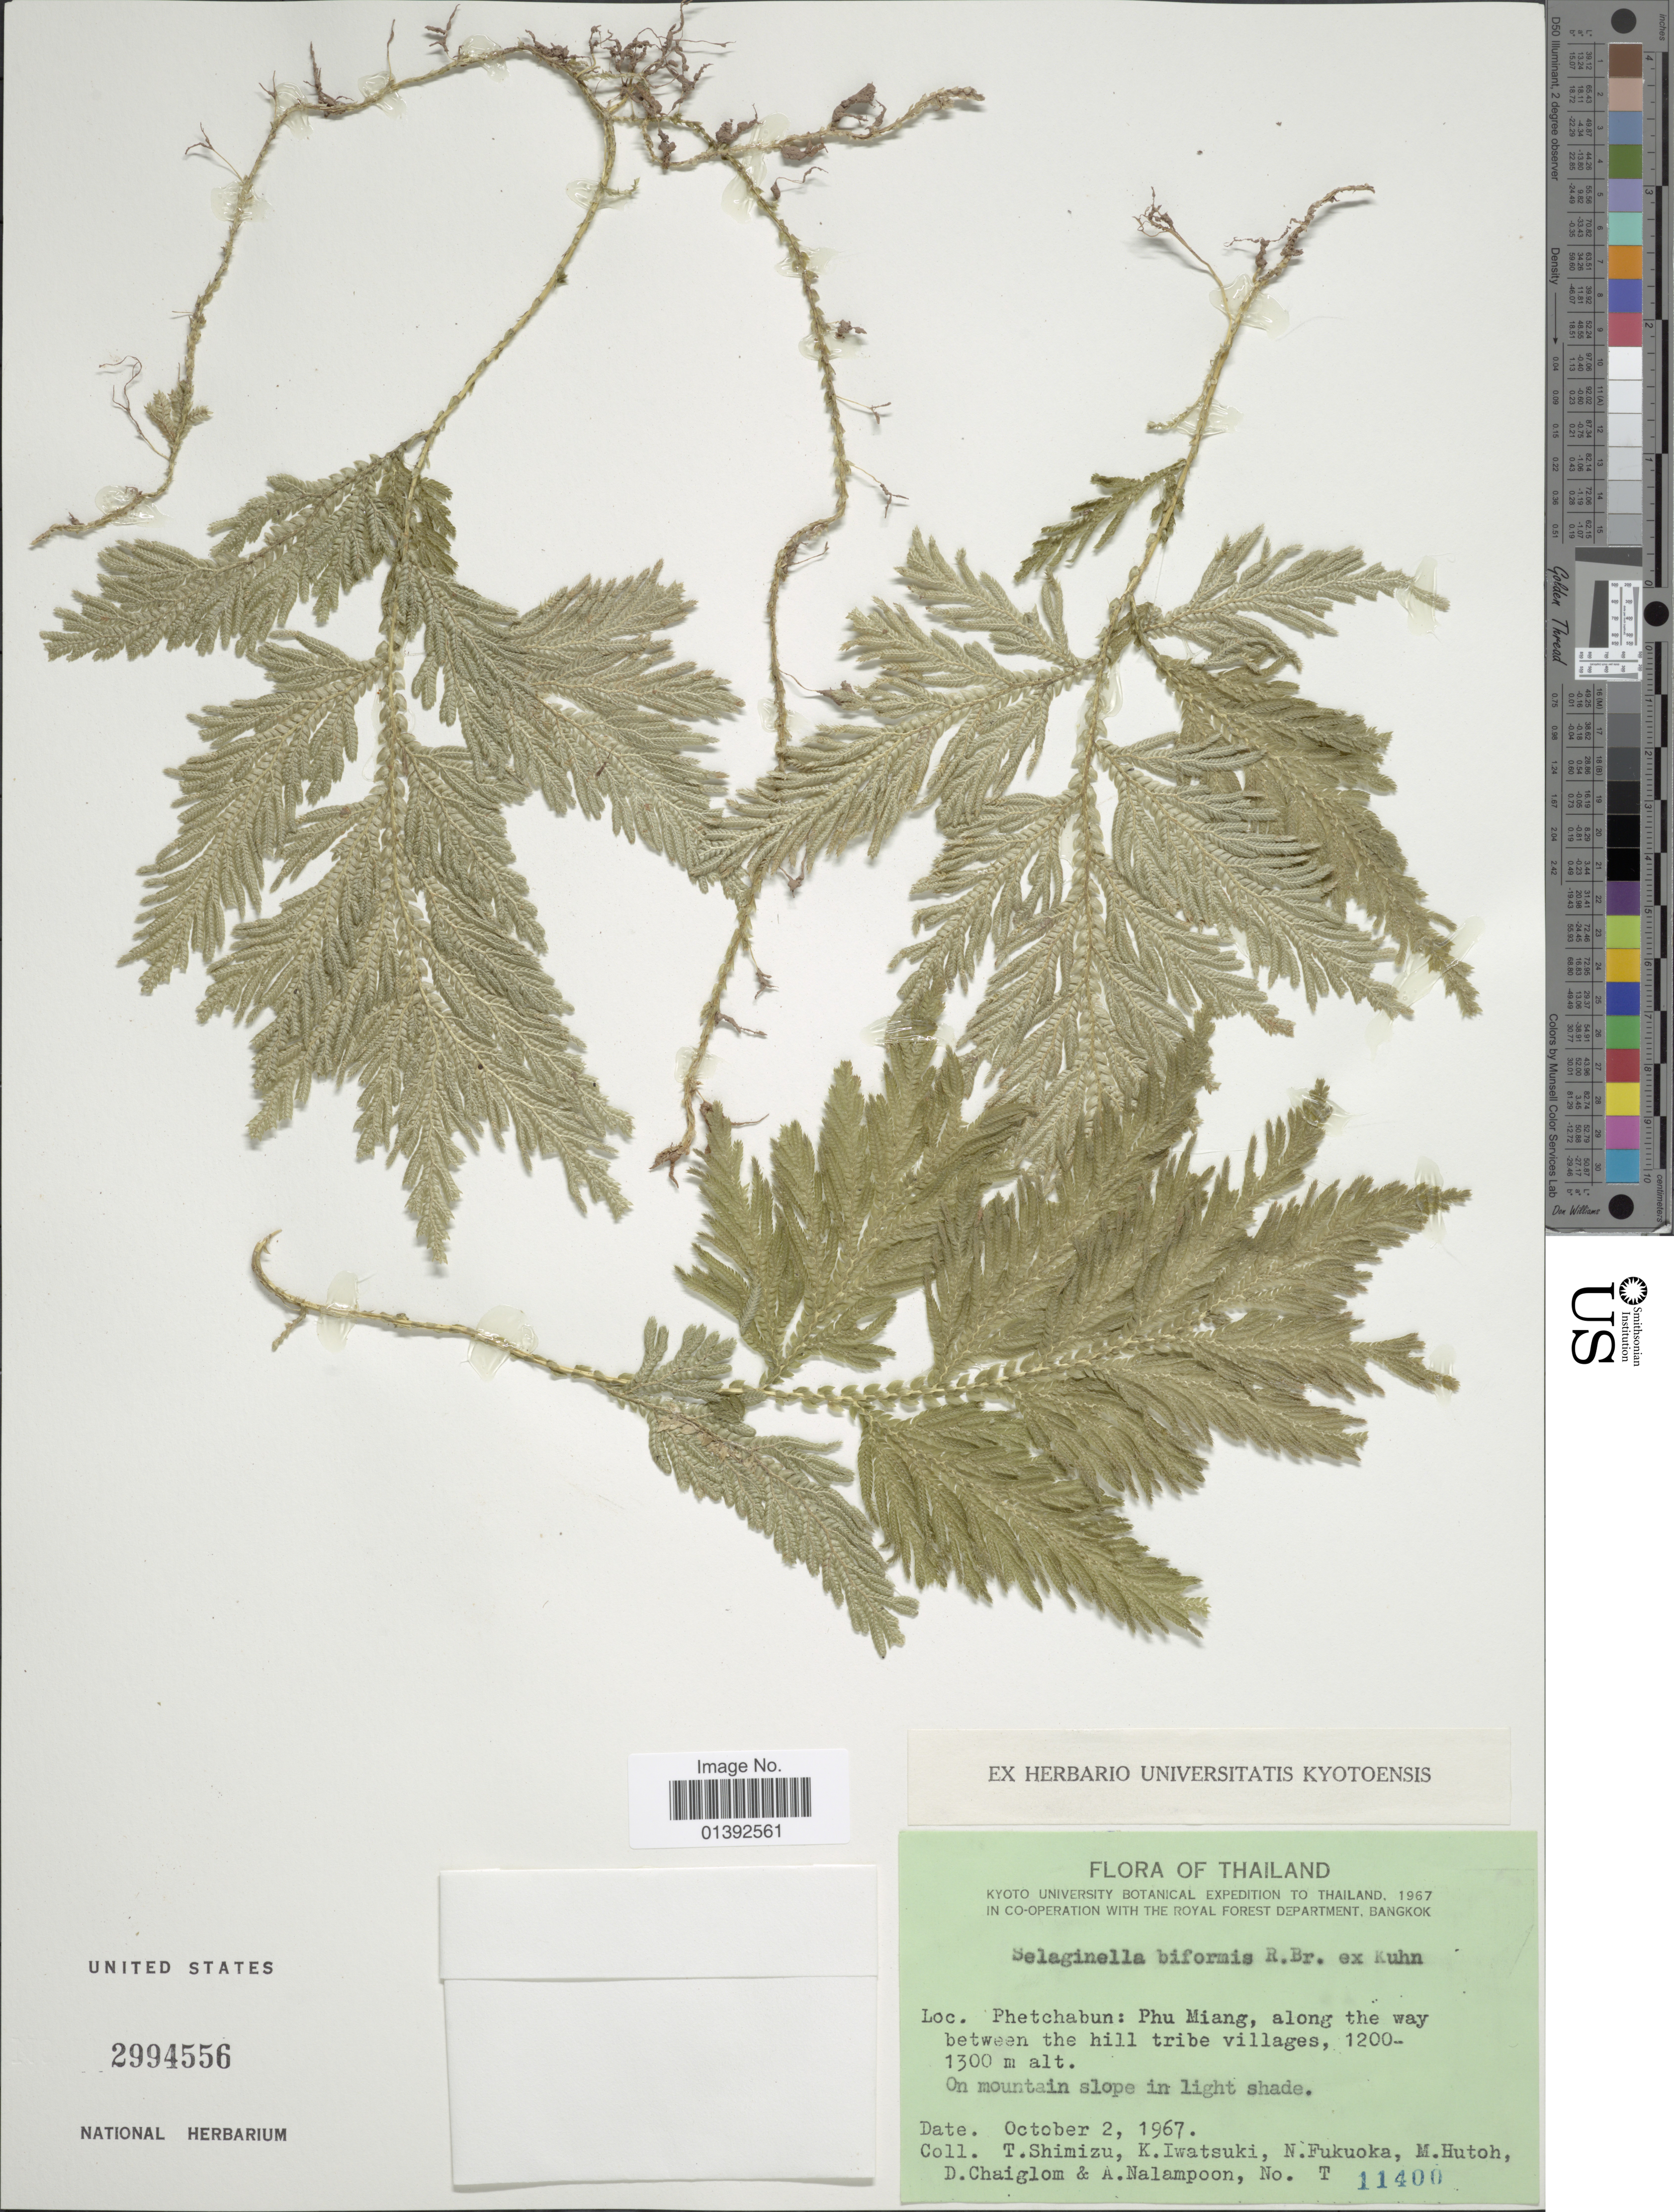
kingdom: Plantae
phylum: Tracheophyta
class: Lycopodiopsida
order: Selaginellales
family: Selaginellaceae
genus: Selaginella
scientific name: Selaginella biformis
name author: A. Braun ex Kuhn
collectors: T. Shimizu, K. Iwatsuki, N. Fukuoka, M. Hutoh & et al.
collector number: T 11400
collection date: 1967-10-02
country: Thailand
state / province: Phetchabun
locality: Phu Miang, along the way between the hill tribe village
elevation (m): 1200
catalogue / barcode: US 2994556